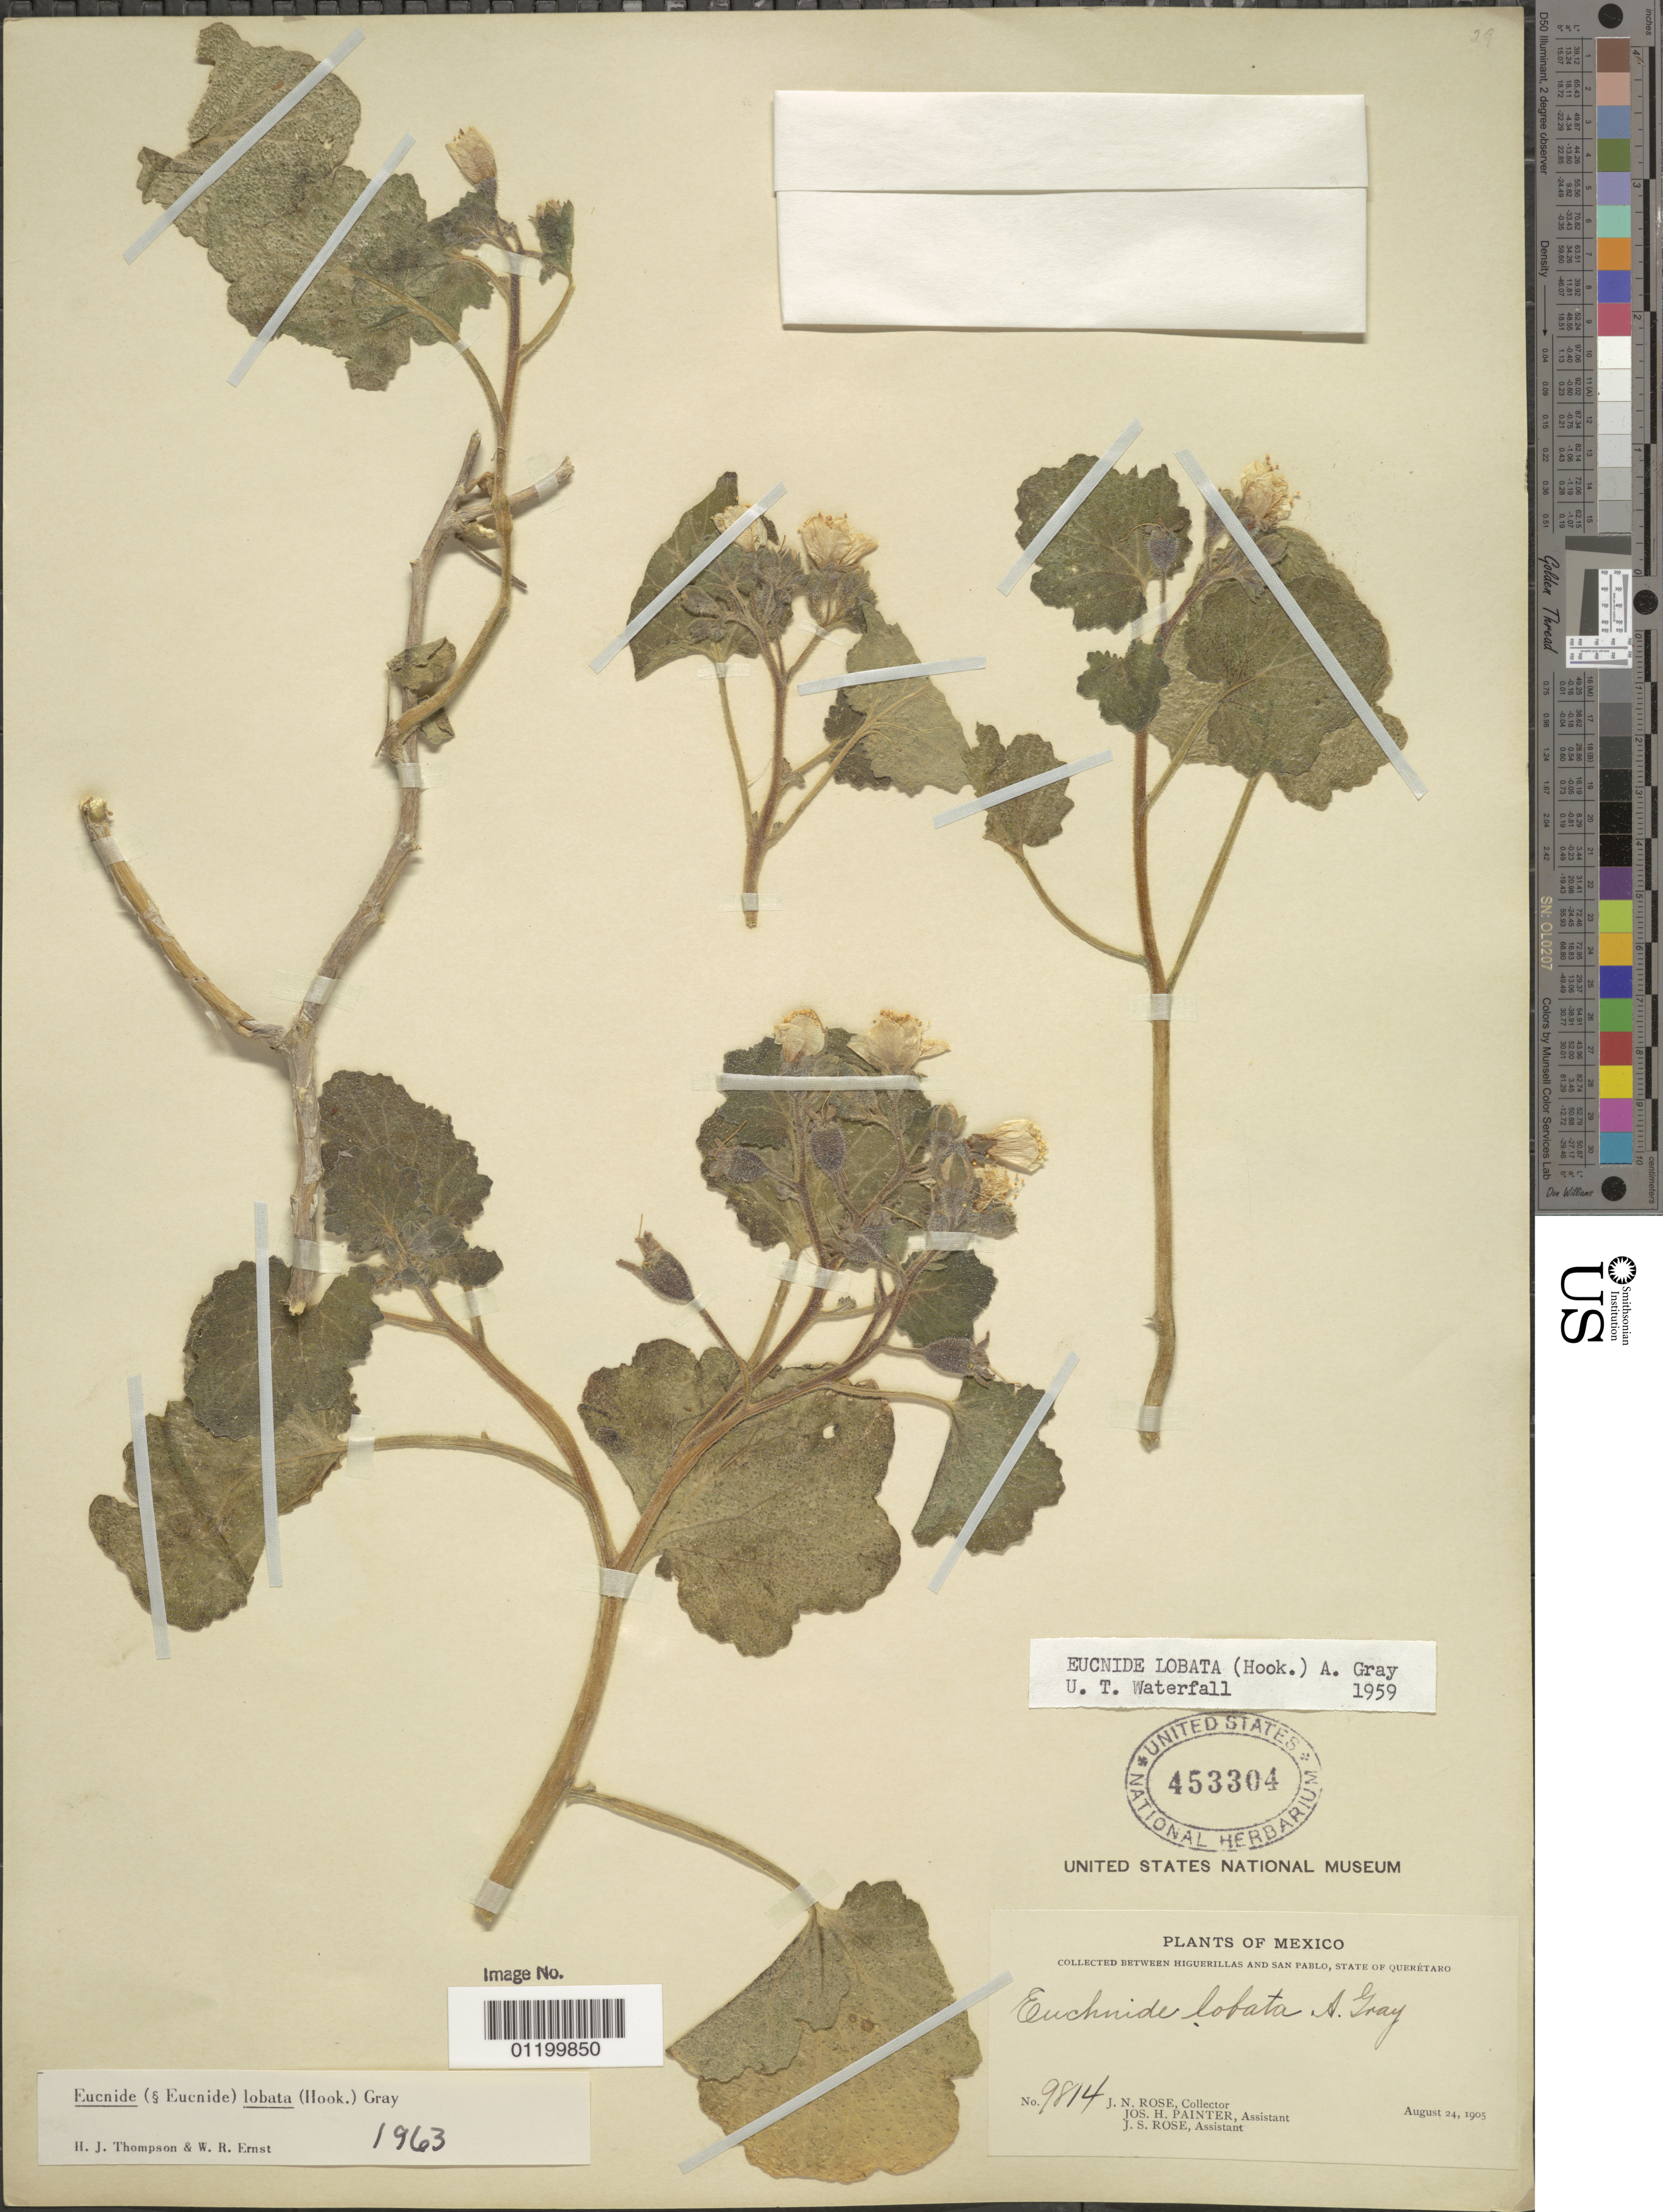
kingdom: Plantae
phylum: Tracheophyta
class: Magnoliopsida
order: Cornales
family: Loasaceae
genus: Eucnide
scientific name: Eucnide lobata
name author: (Hook.) A. Gray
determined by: Thompson, H. J.; Ernst, W. R.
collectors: J. N. Rose, J. H. Painter & J. S. Rose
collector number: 9814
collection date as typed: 24 Aug 1905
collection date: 1905-08-24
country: Mexico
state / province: Querétaro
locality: Between Higuerillas and San Pablo, State of Querétaro.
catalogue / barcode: US 453304